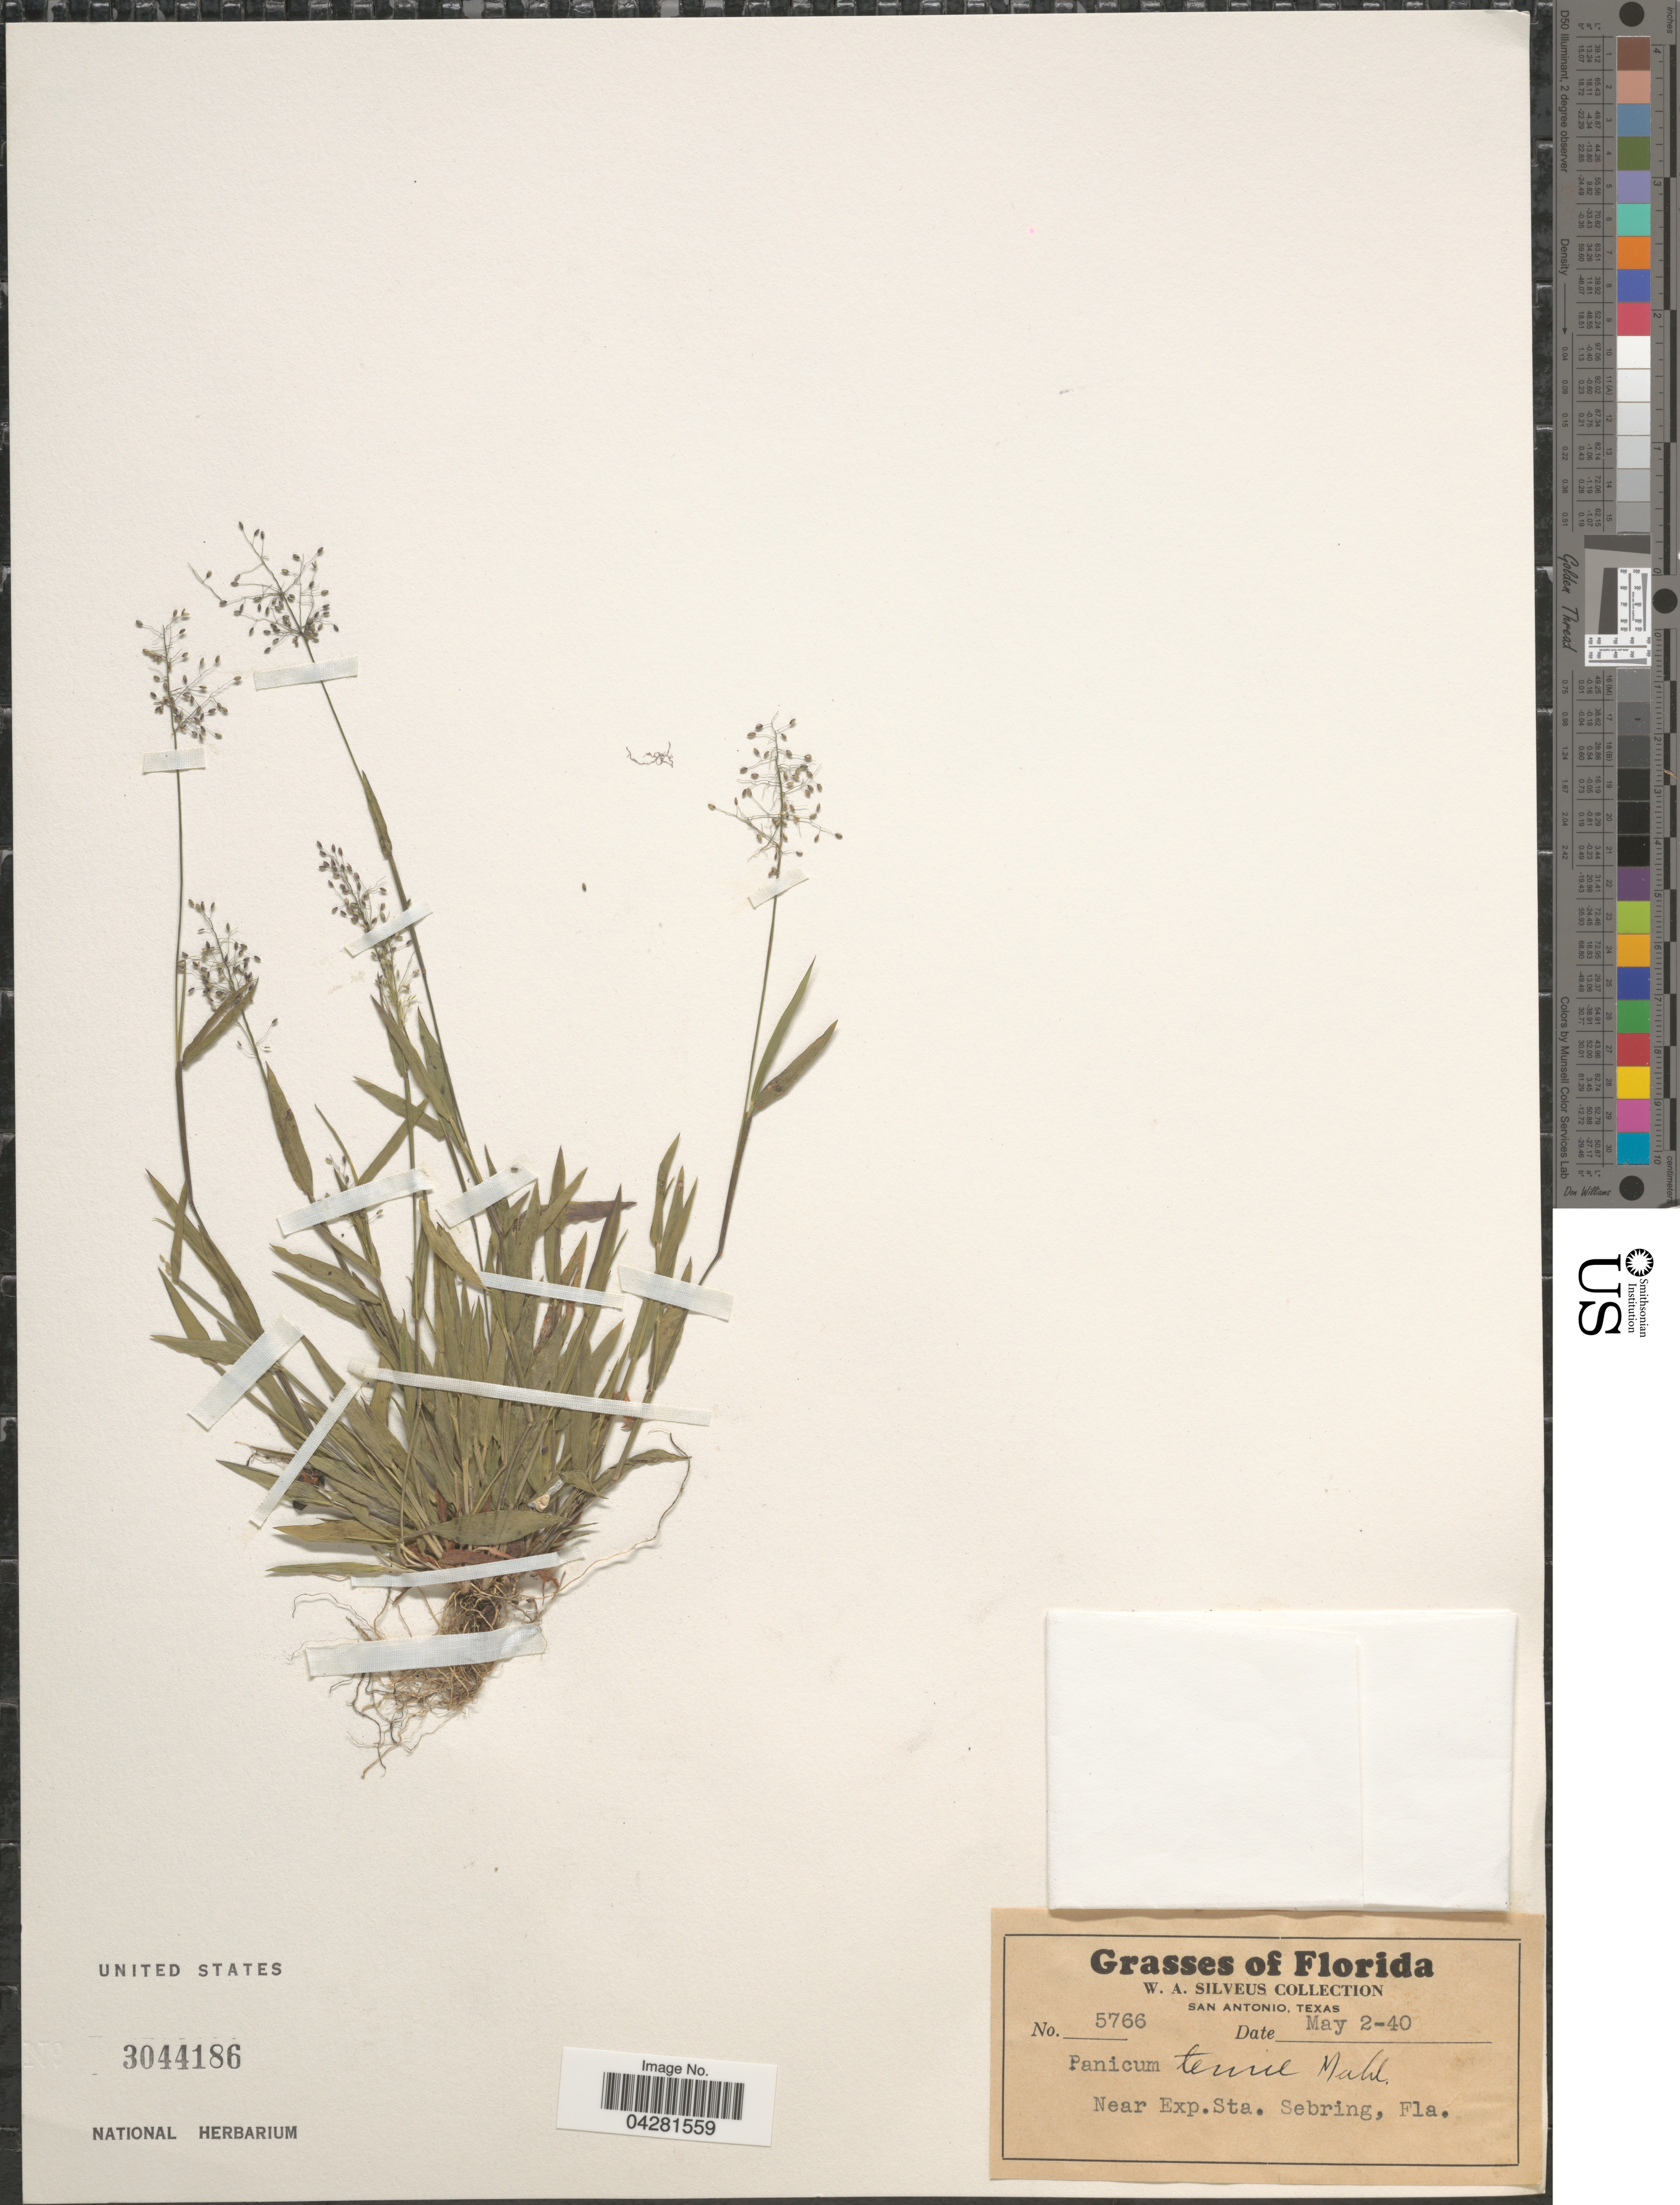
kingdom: Plantae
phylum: Tracheophyta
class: Liliopsida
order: Poales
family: Poaceae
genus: Dichanthelium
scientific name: Dichanthelium dichotomum var. unciphyllum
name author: (Trin.) Davidse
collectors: W. Silveus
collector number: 5766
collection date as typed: Transcribed d/m/y: 2/5/40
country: United States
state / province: Florida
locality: Near Exp.Sta. Sebring.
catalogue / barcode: US 3044186